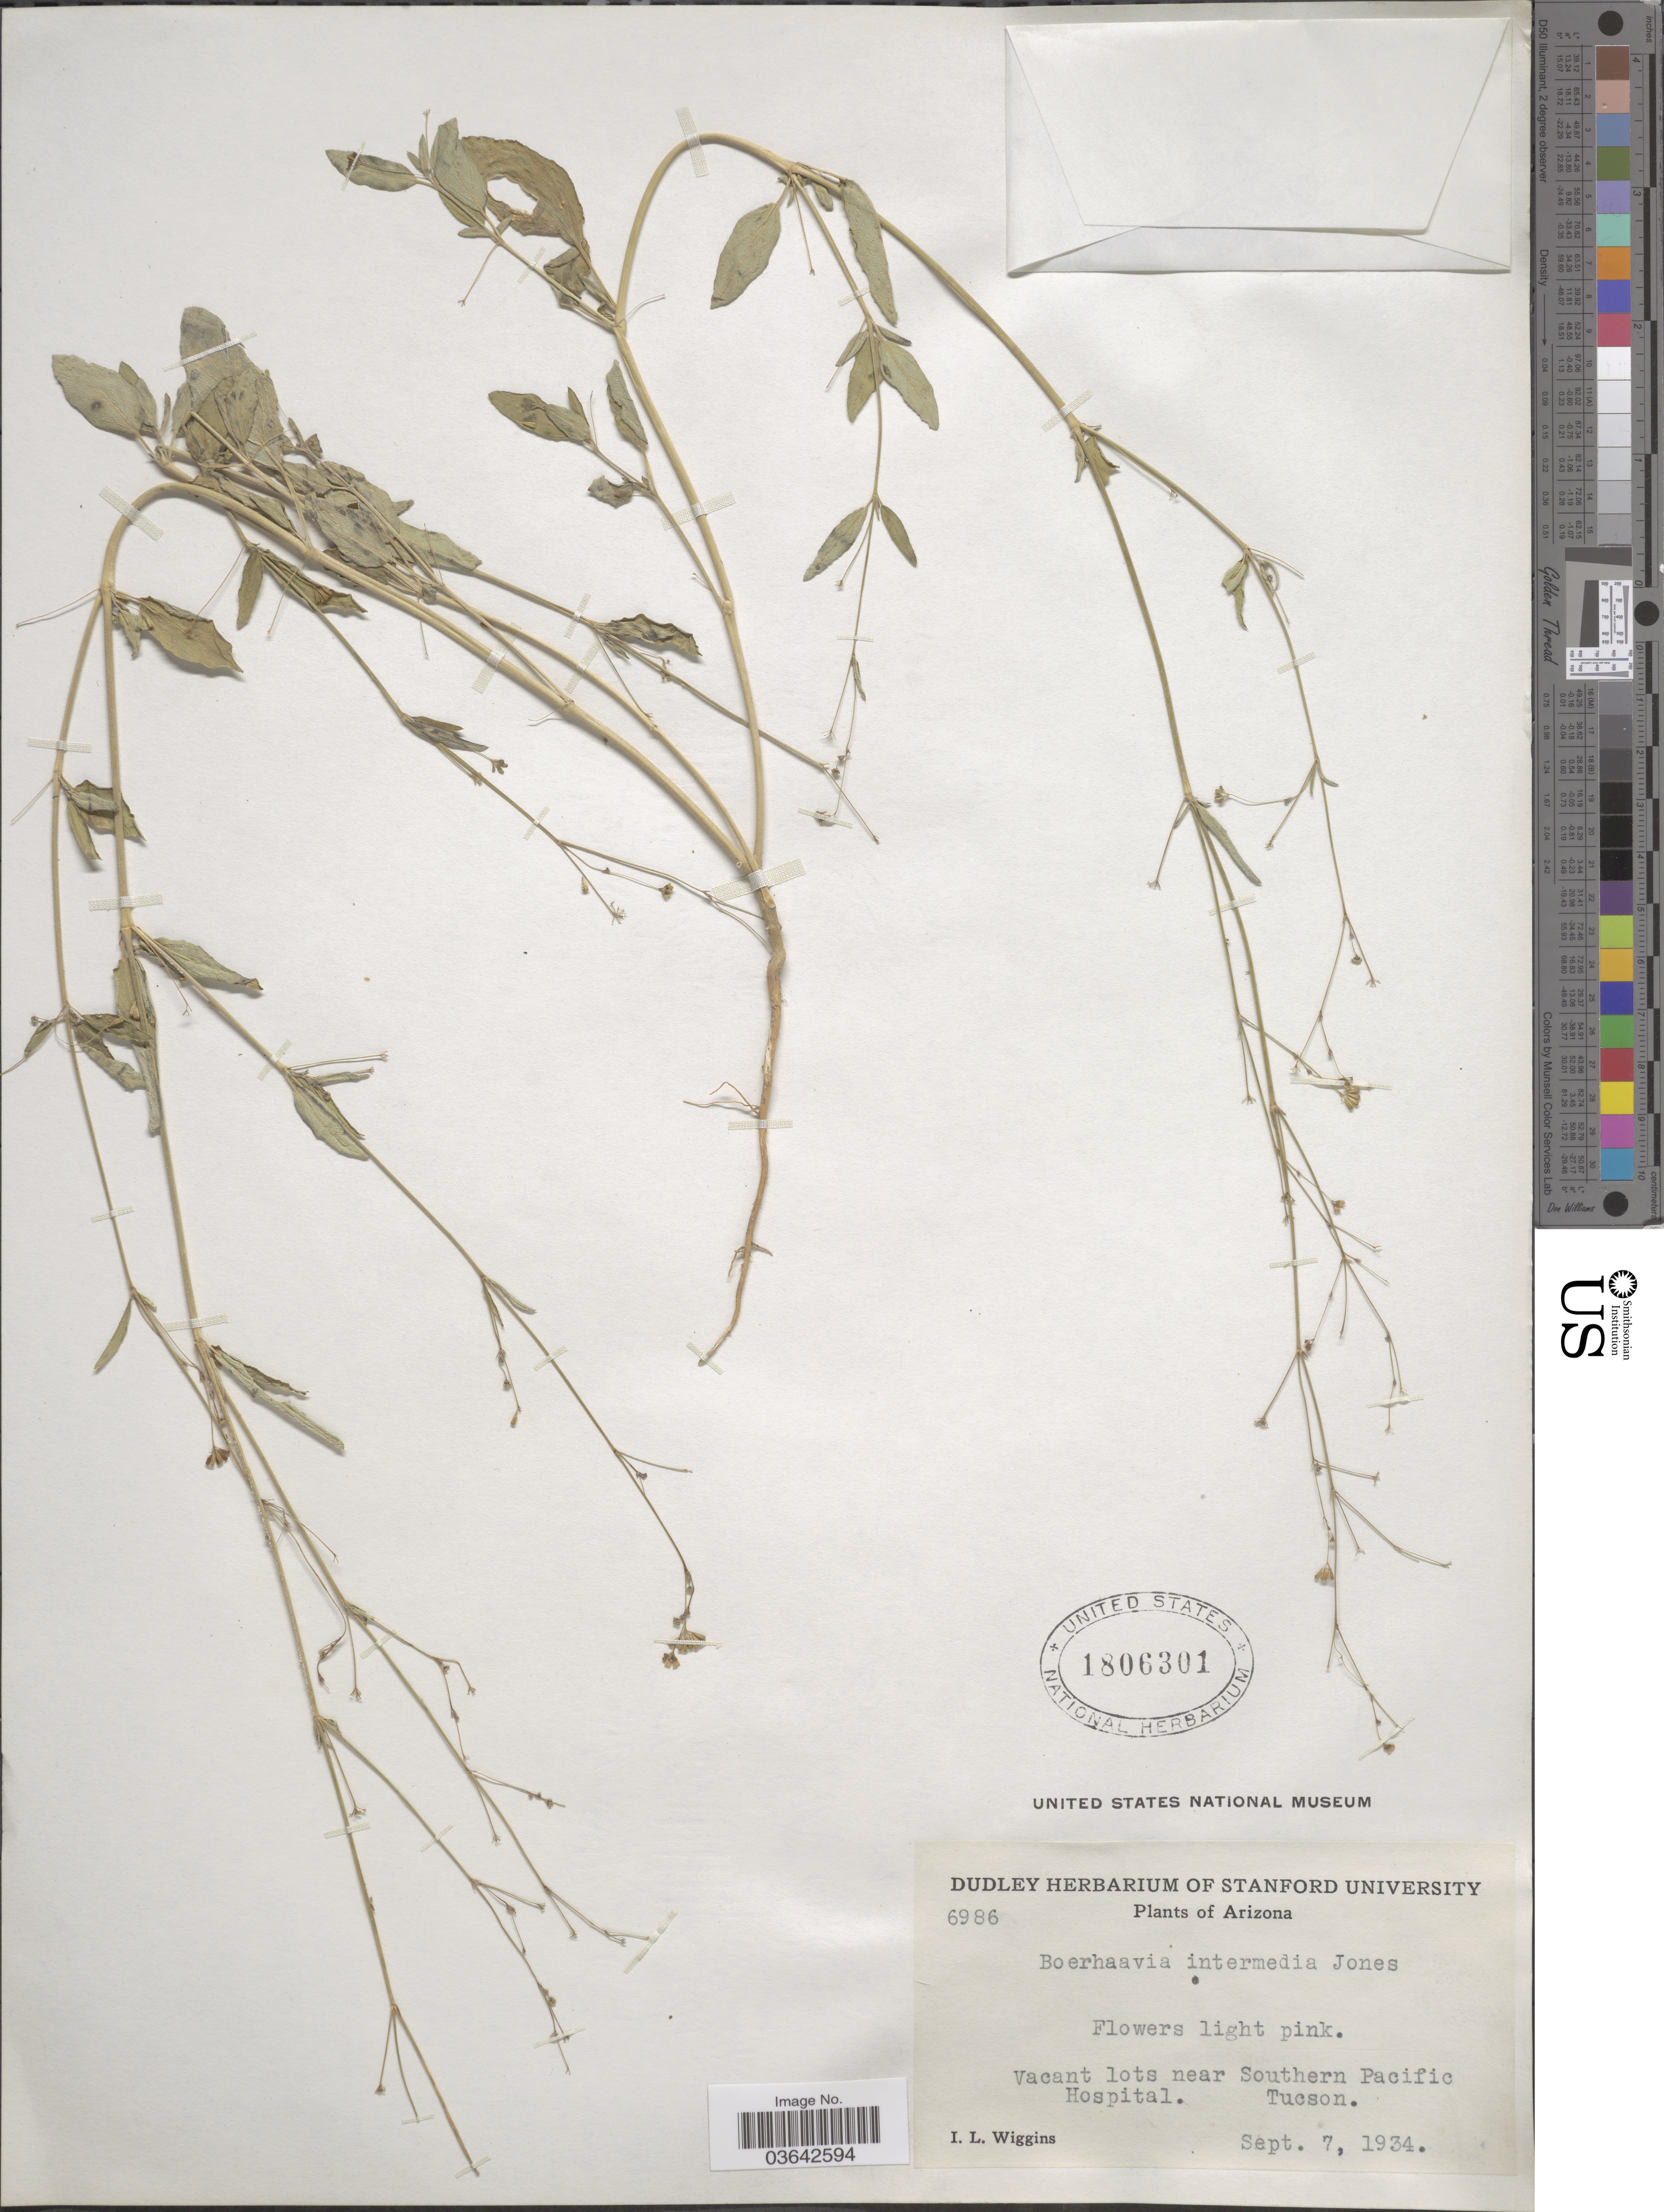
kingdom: Plantae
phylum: Tracheophyta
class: Magnoliopsida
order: Caryophyllales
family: Nyctaginaceae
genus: Boerhavia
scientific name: Boerhavia intermedia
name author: M.E. Jones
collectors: I. L. Wiggins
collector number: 6986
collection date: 1934-09-07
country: United States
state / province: Arizona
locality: Vacant lots near Southern Pacific Hospital. Tucson.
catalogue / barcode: US 1806301